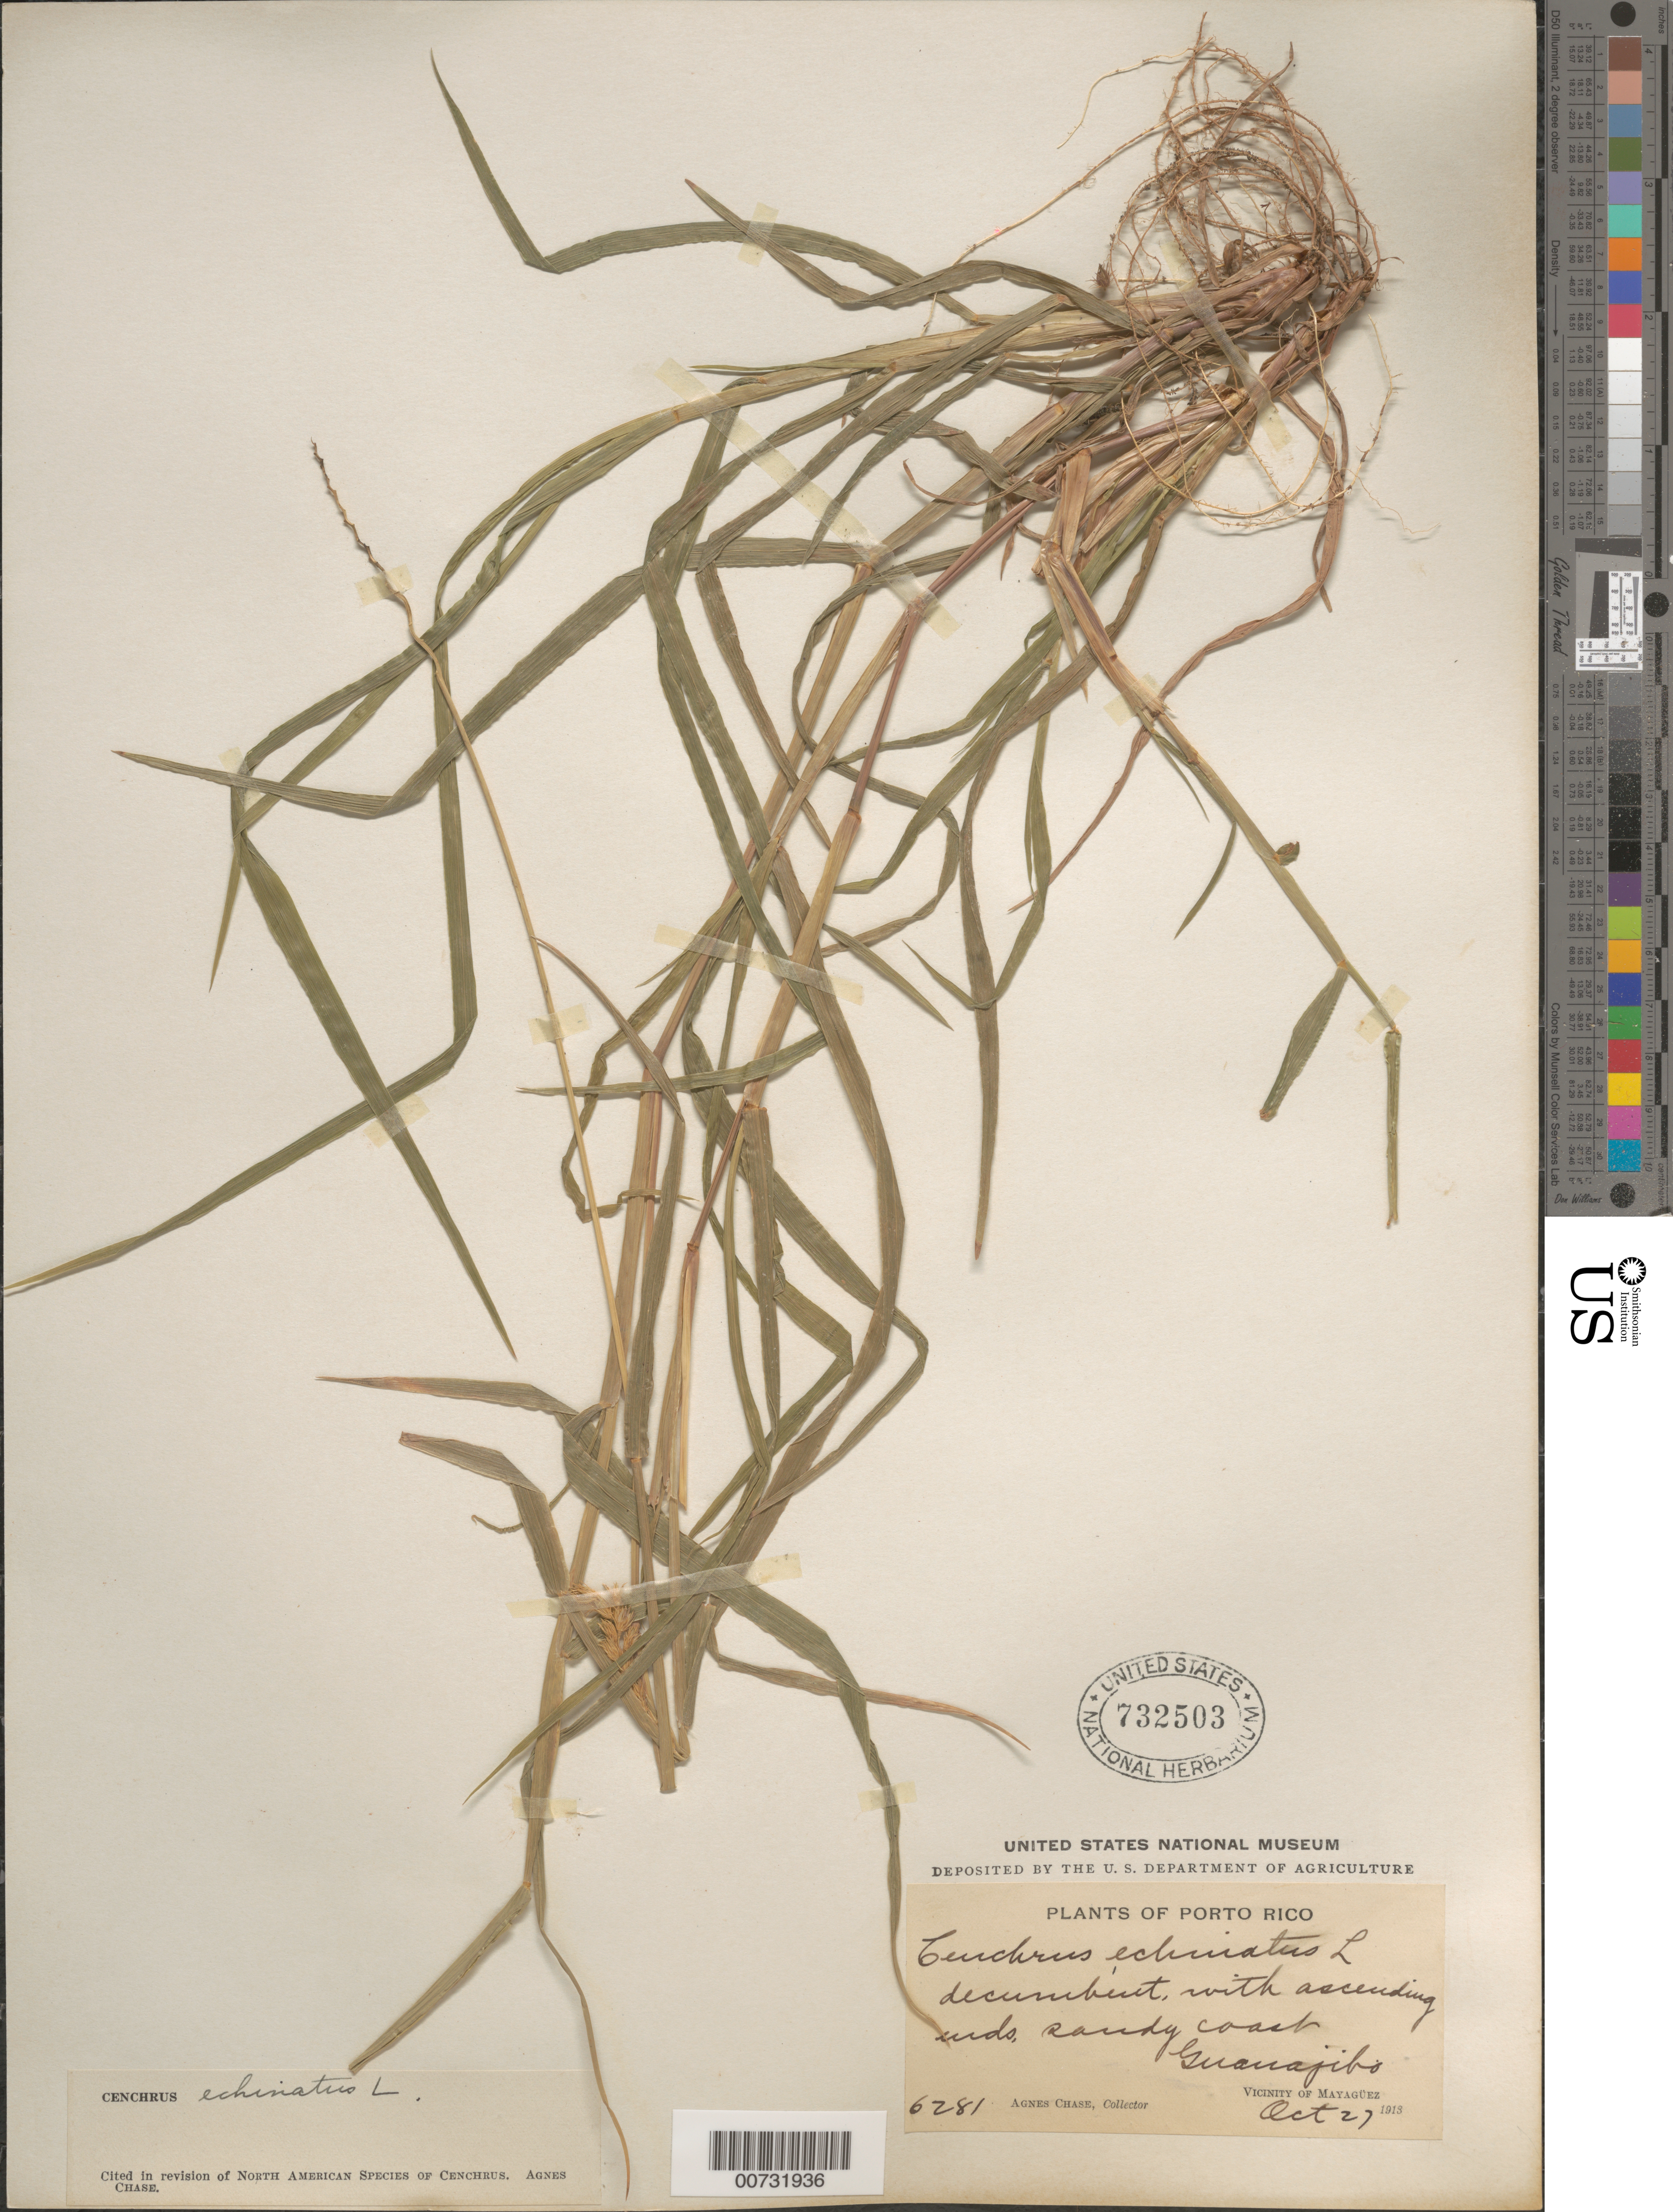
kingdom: Plantae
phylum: Tracheophyta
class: Liliopsida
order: Poales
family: Poaceae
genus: Cenchrus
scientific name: Cenchrus echinatus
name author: L.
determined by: Chase, [M.] Agnes, (US)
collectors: A. Chase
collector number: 6281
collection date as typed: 27 Oct 1913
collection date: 1913-10-27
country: Puerto Rico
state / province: Mayagüez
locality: Guanajibo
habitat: Sandy coast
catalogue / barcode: US 732503